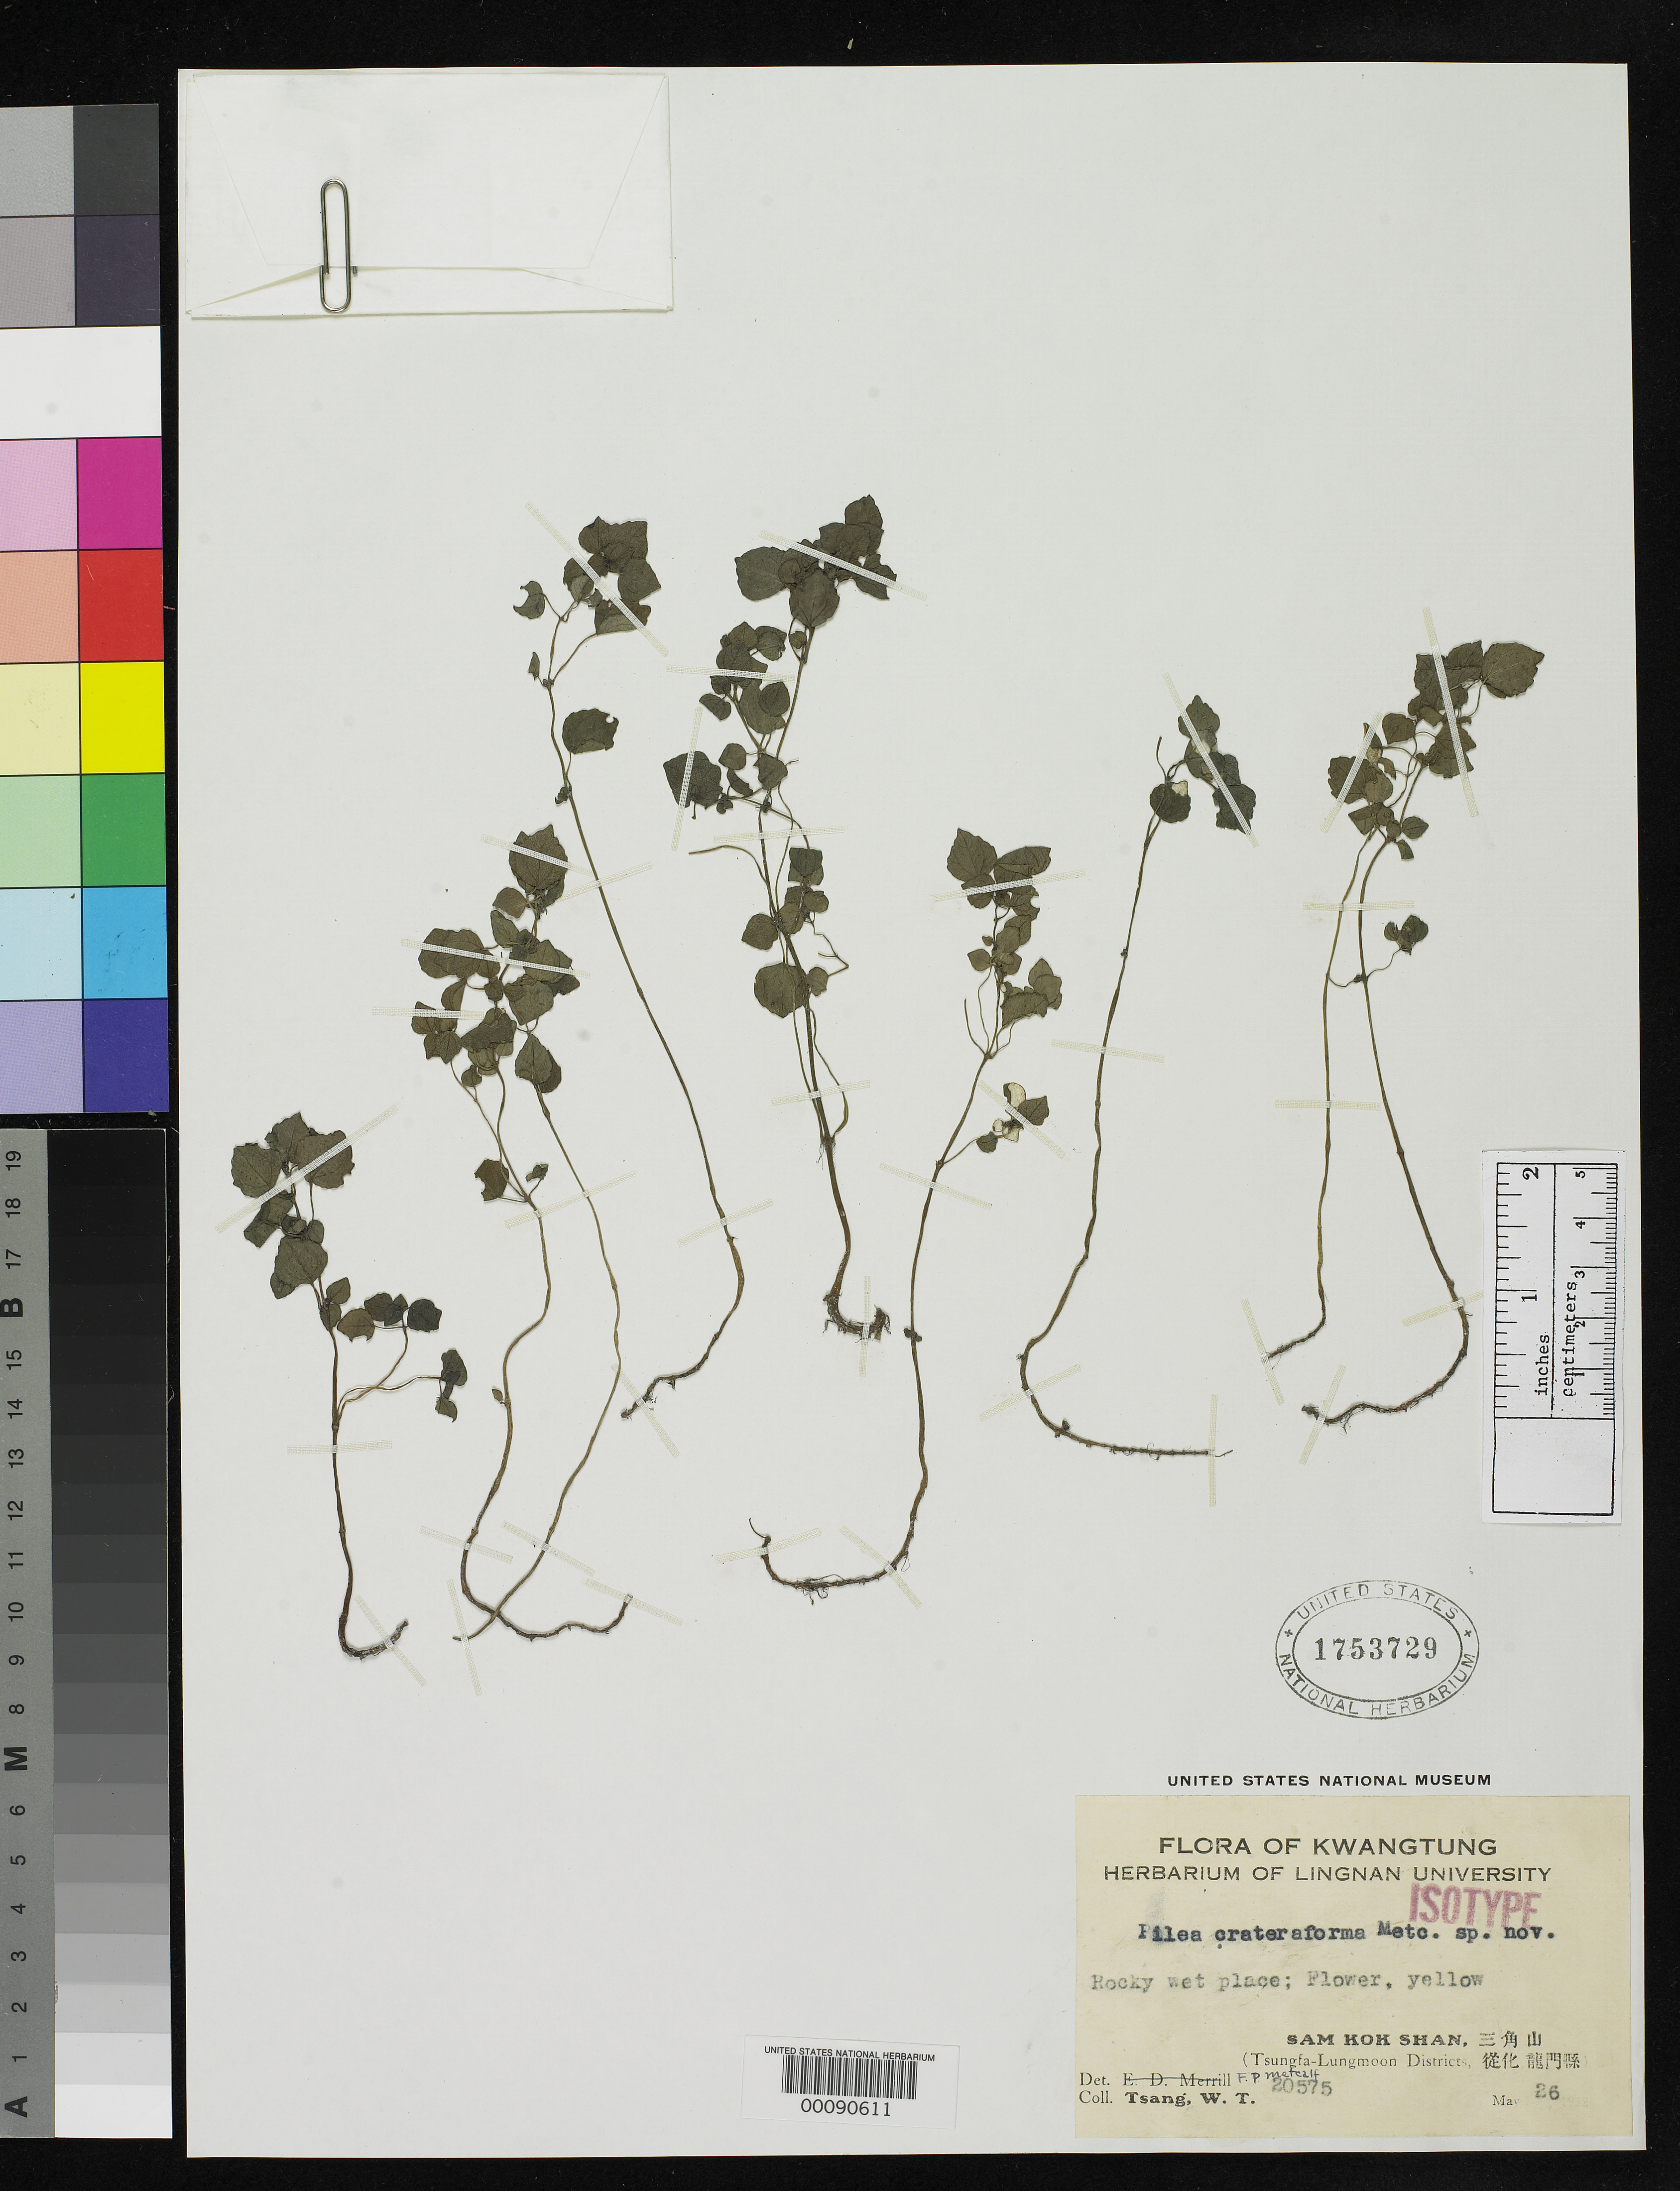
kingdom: Plantae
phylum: Tracheophyta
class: Magnoliopsida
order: Rosales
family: Urticaceae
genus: Pilea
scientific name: Pilea crateriforma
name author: F.P. Metcalf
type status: Isotype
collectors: W. T. Tsang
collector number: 20575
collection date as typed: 26 May 1932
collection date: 1932-05-26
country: China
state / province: Guangdong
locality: Sam Kok Shan.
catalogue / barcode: US 1753729